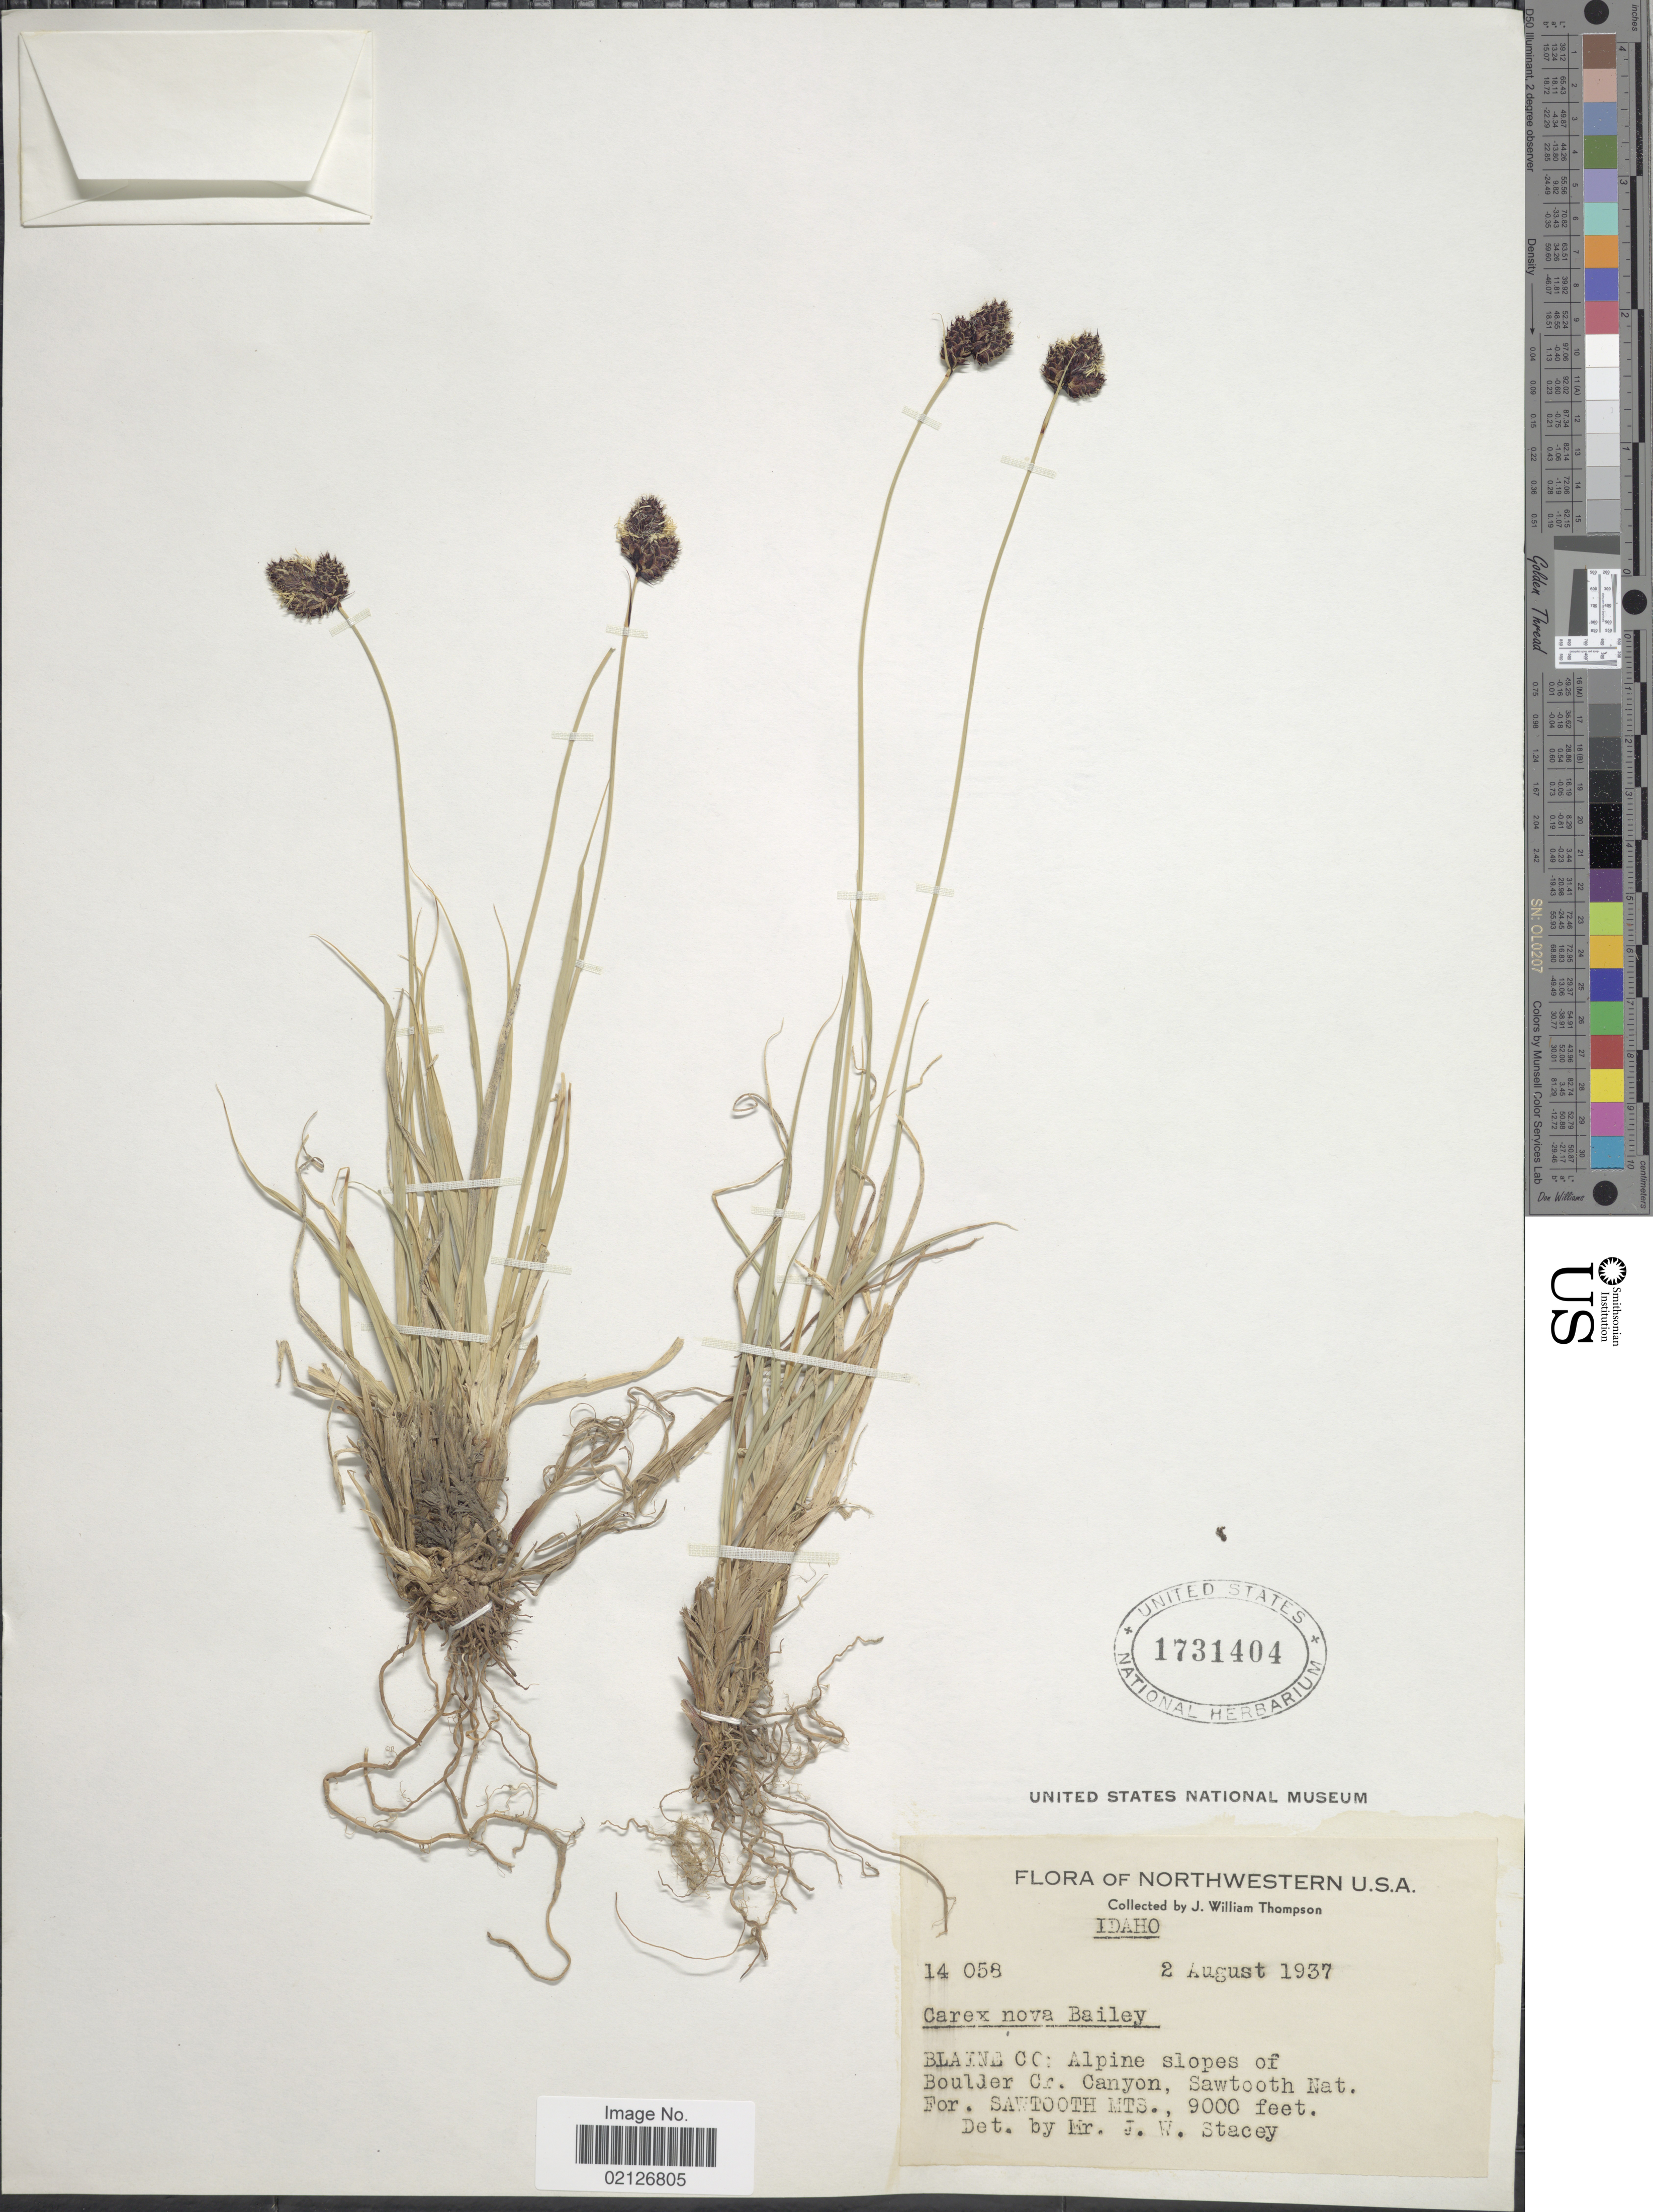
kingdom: Plantae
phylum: Tracheophyta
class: Liliopsida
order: Poales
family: Cyperaceae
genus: Carex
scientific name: Carex nova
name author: L.H. Bailey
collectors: J. W. Thompson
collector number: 14058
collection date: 1937-08-02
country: United States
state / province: Idaho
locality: alpine slopes of Boulder Cr. Canyon, Sawtooth Nat. For. Sawtooth Mts.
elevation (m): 2743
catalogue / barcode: US 1731404